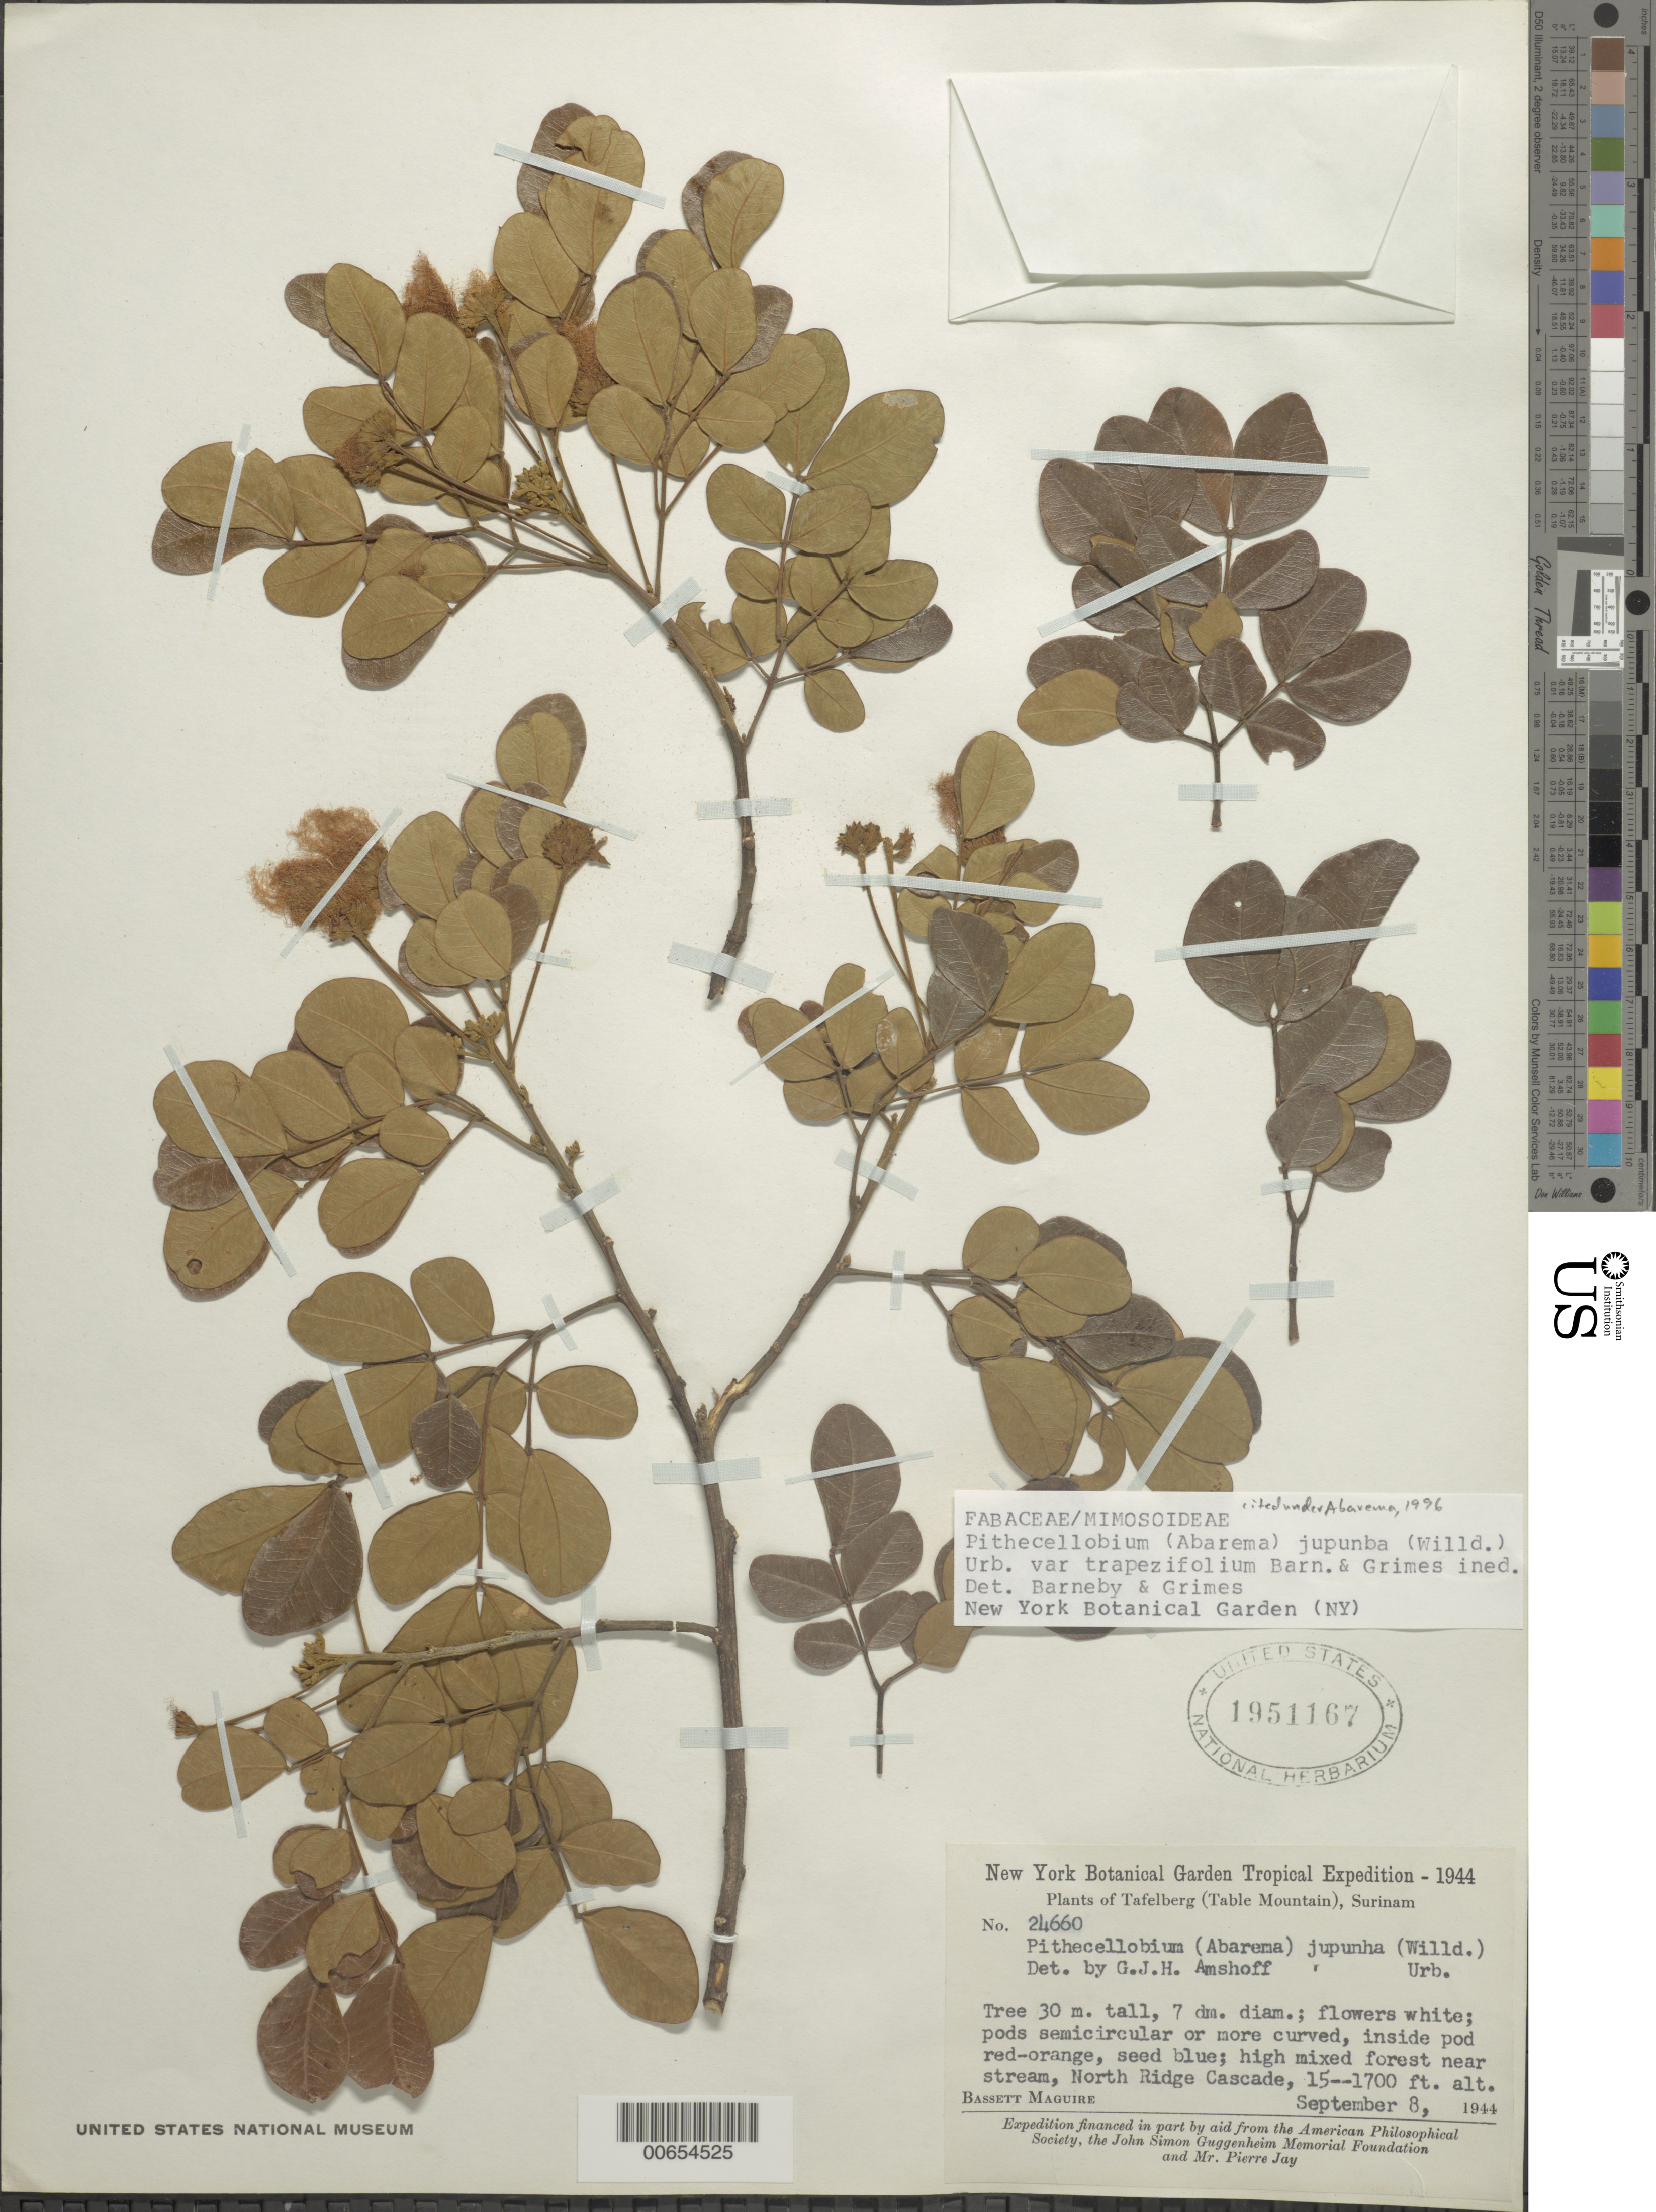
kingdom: Plantae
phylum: Tracheophyta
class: Magnoliopsida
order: Fabales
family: Fabaceae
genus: Abarema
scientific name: Abarema jupunba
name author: (Willd.) Britton & Killip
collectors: B. Maguire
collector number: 24660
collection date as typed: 8-Sep-44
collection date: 1944-09-08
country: Suriname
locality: Tafelberg (Table Mountain), North Ridge Cascade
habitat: High mixed forest near stream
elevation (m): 457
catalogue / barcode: US 1951167